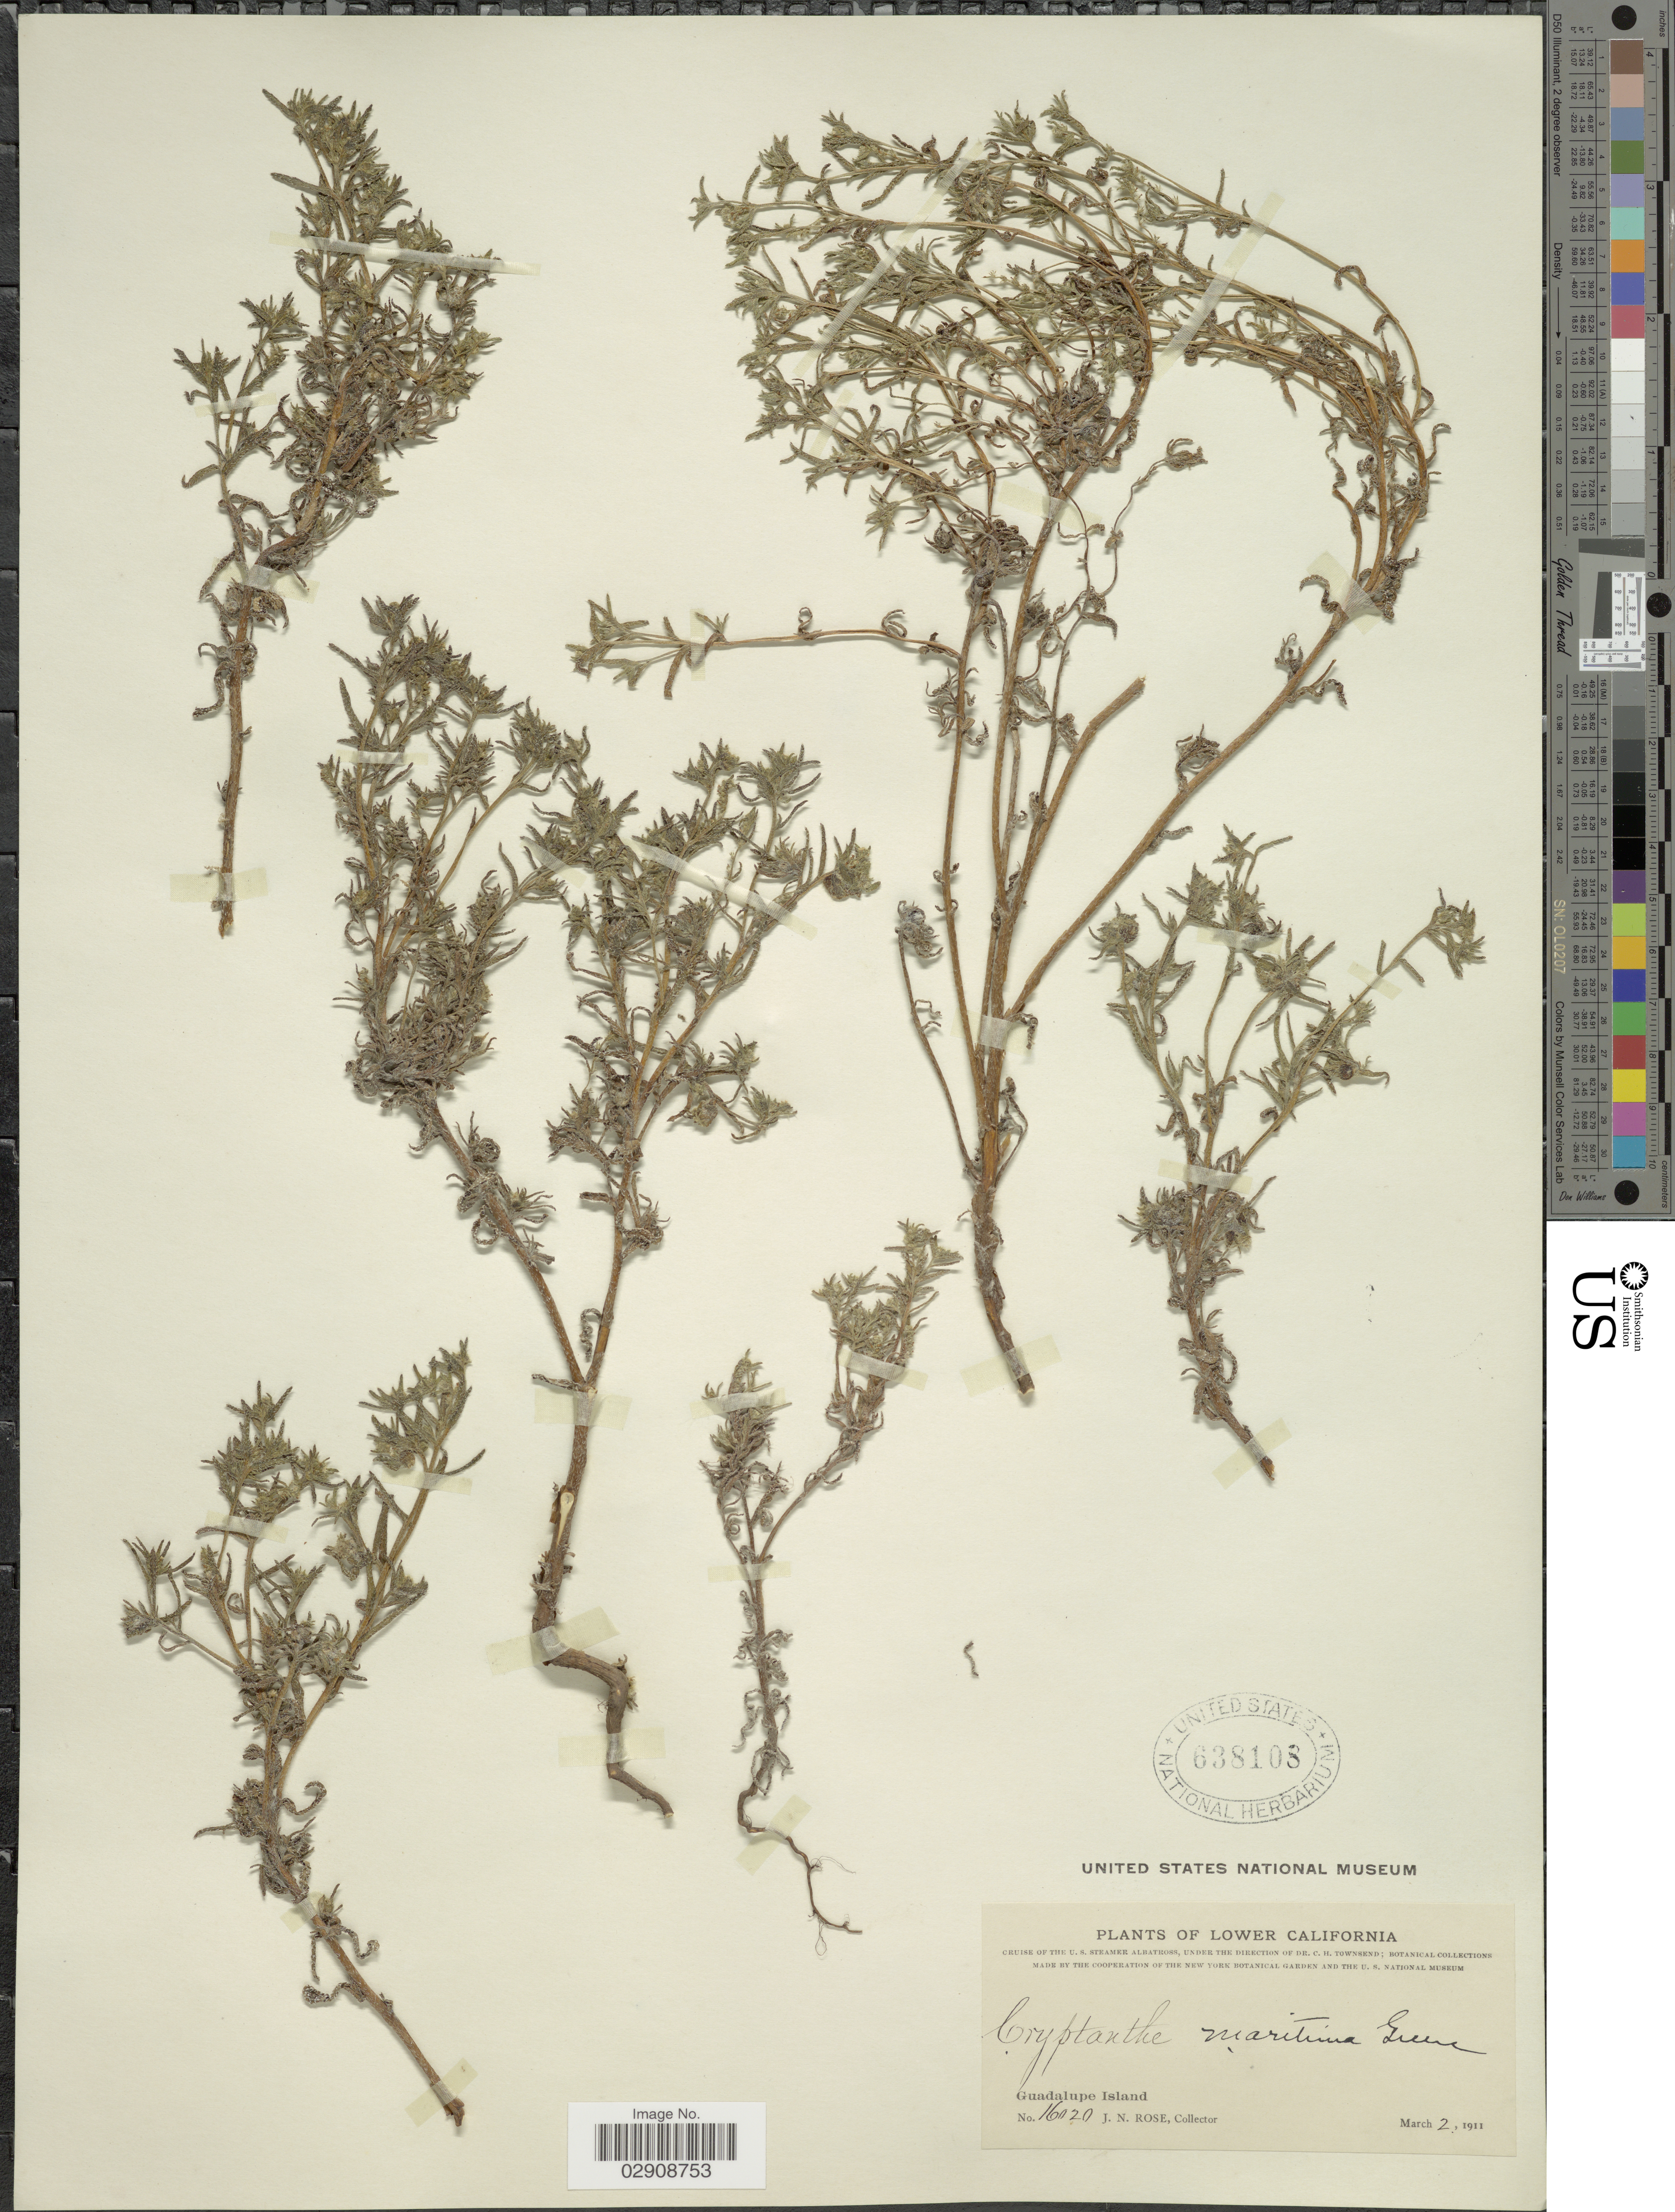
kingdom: Plantae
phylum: Tracheophyta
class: Magnoliopsida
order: Boraginales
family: Boraginaceae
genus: Cryptantha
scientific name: Cryptantha maritima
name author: (Greene) Greene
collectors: J. N. Rose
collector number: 16020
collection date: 1911-03-02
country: Mexico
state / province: Baja California Norte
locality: Lower California. Guadalupe Island.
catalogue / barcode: US 638108